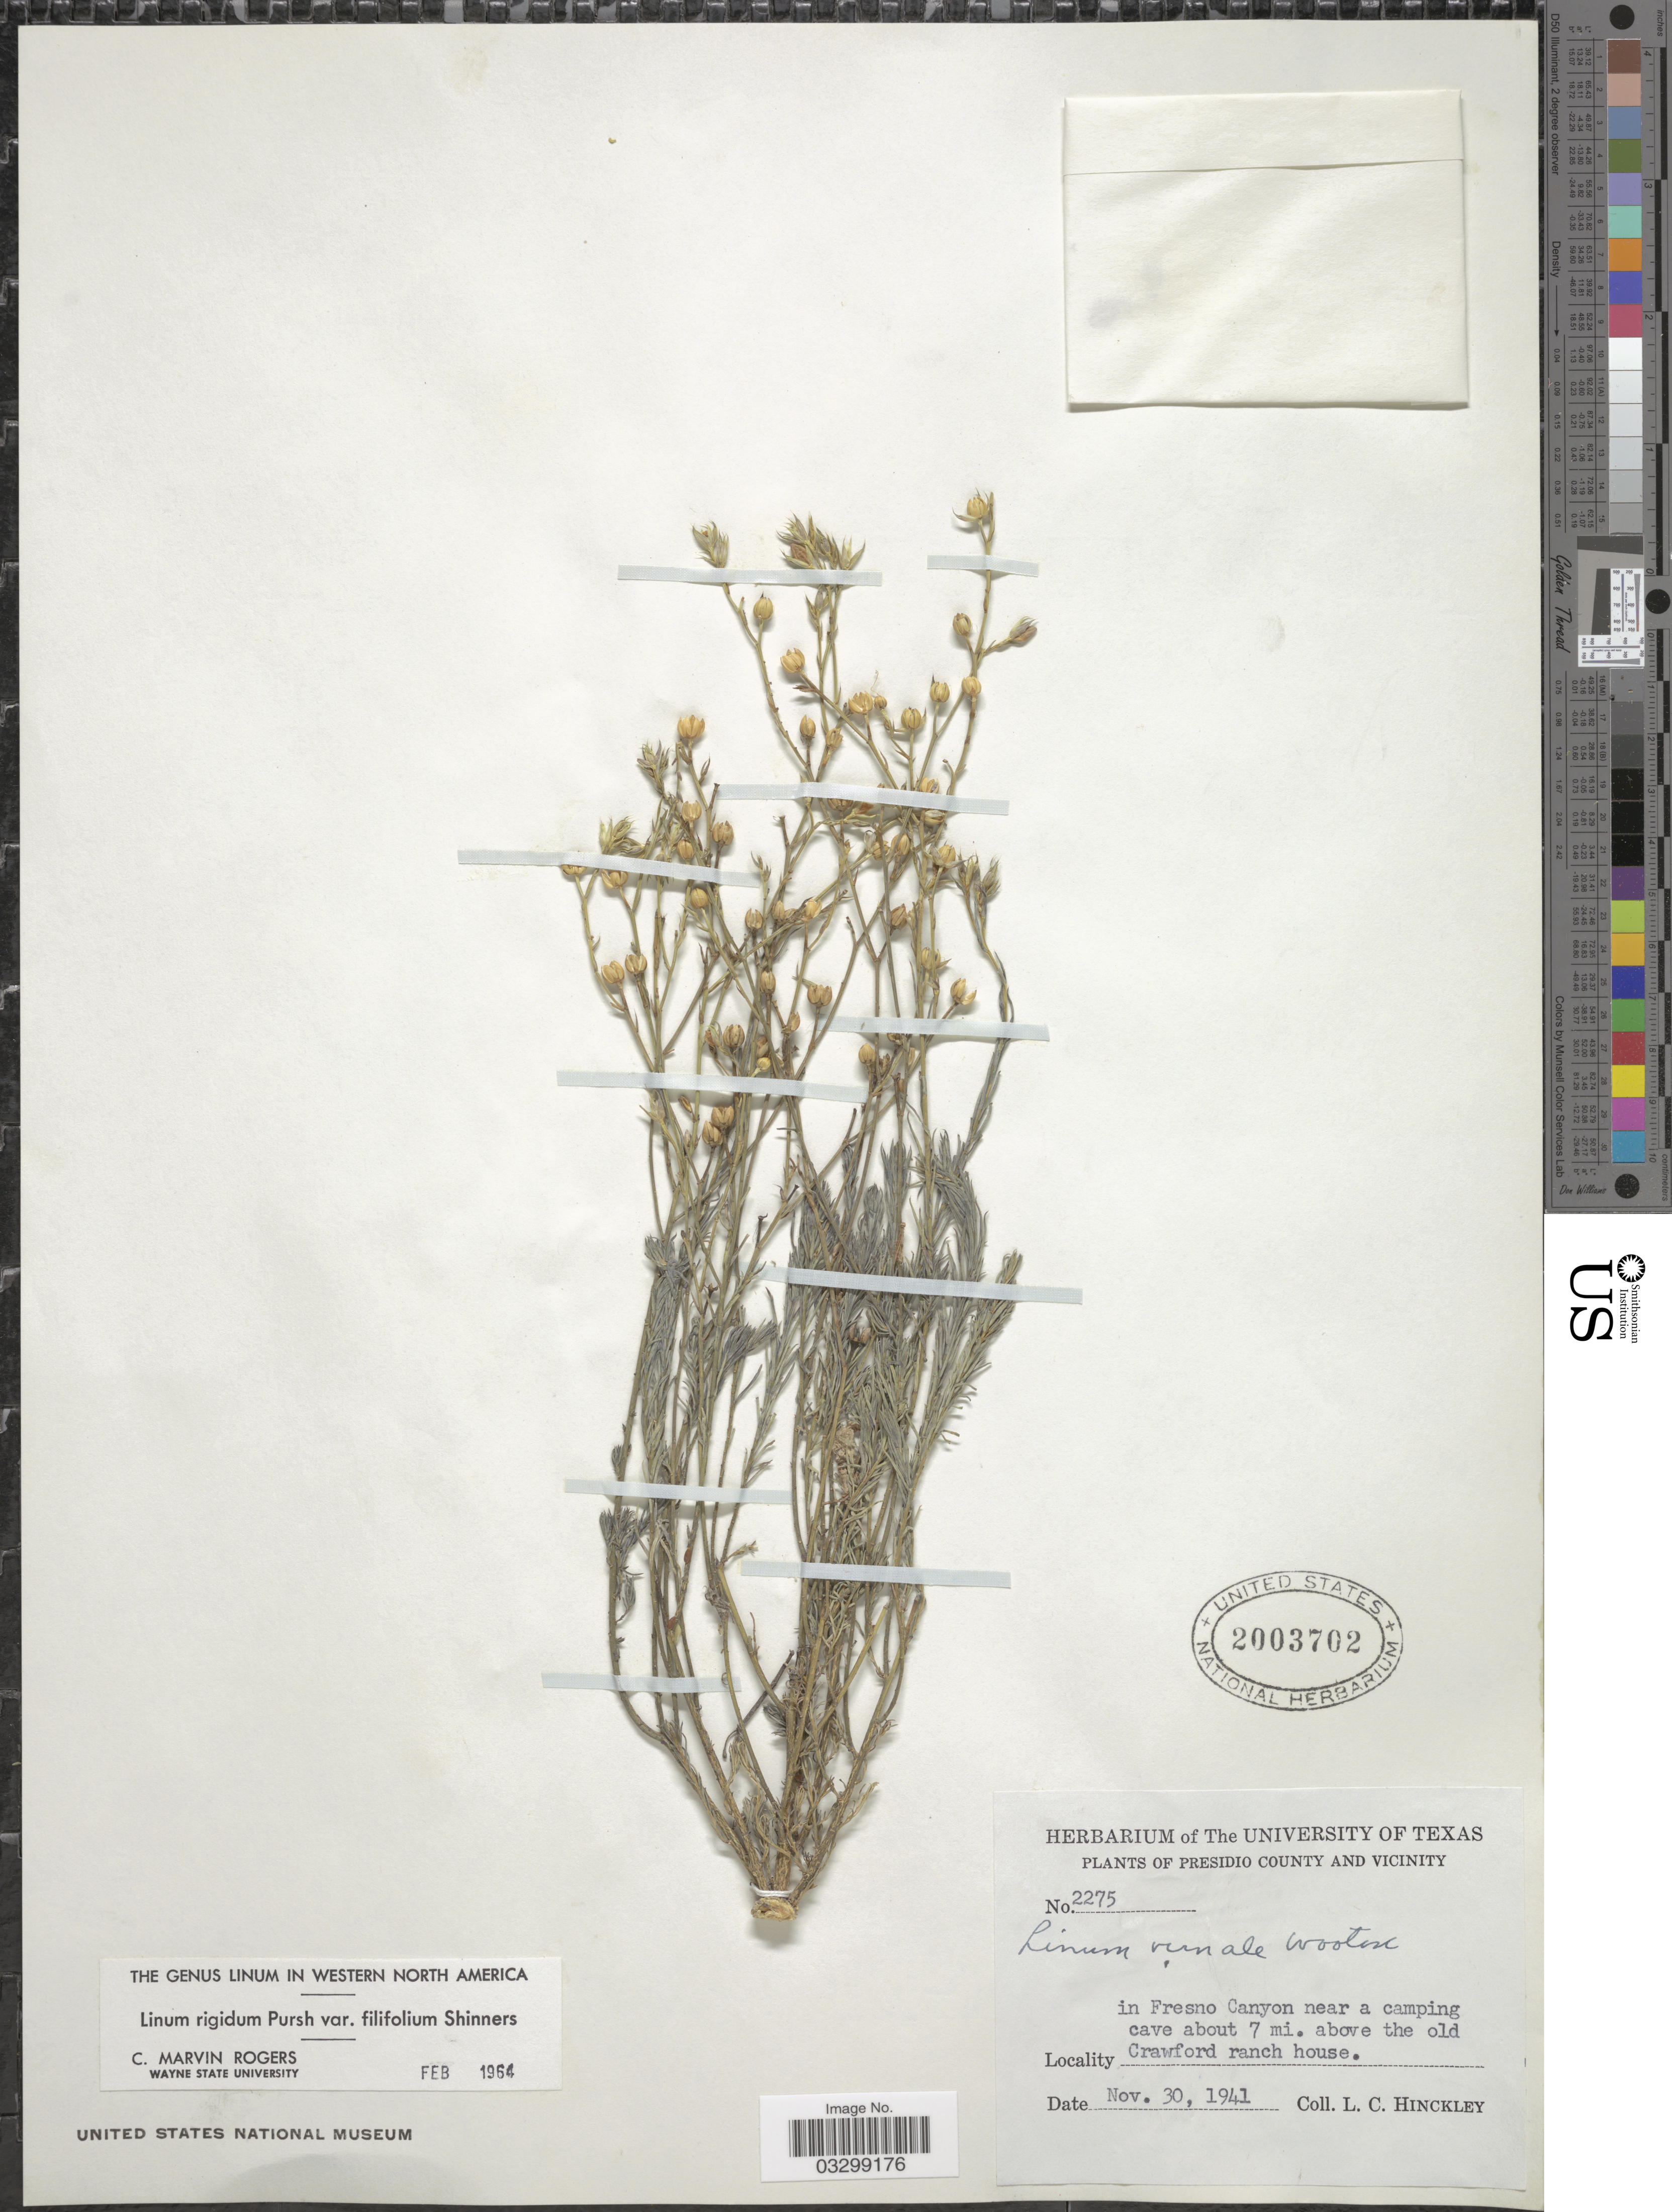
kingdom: Plantae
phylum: Tracheophyta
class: Magnoliopsida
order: Malpighiales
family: Linaceae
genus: Linum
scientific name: Linum rigidum var. filifolium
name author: Pursh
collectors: L. Hinckley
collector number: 2275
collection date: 1941-11-30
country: United States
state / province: Texas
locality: Presidio County and vicinity. In Fresno Canyon near a camping cave about 7 mi. above the old Crawford ranch house.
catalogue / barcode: US 2003702